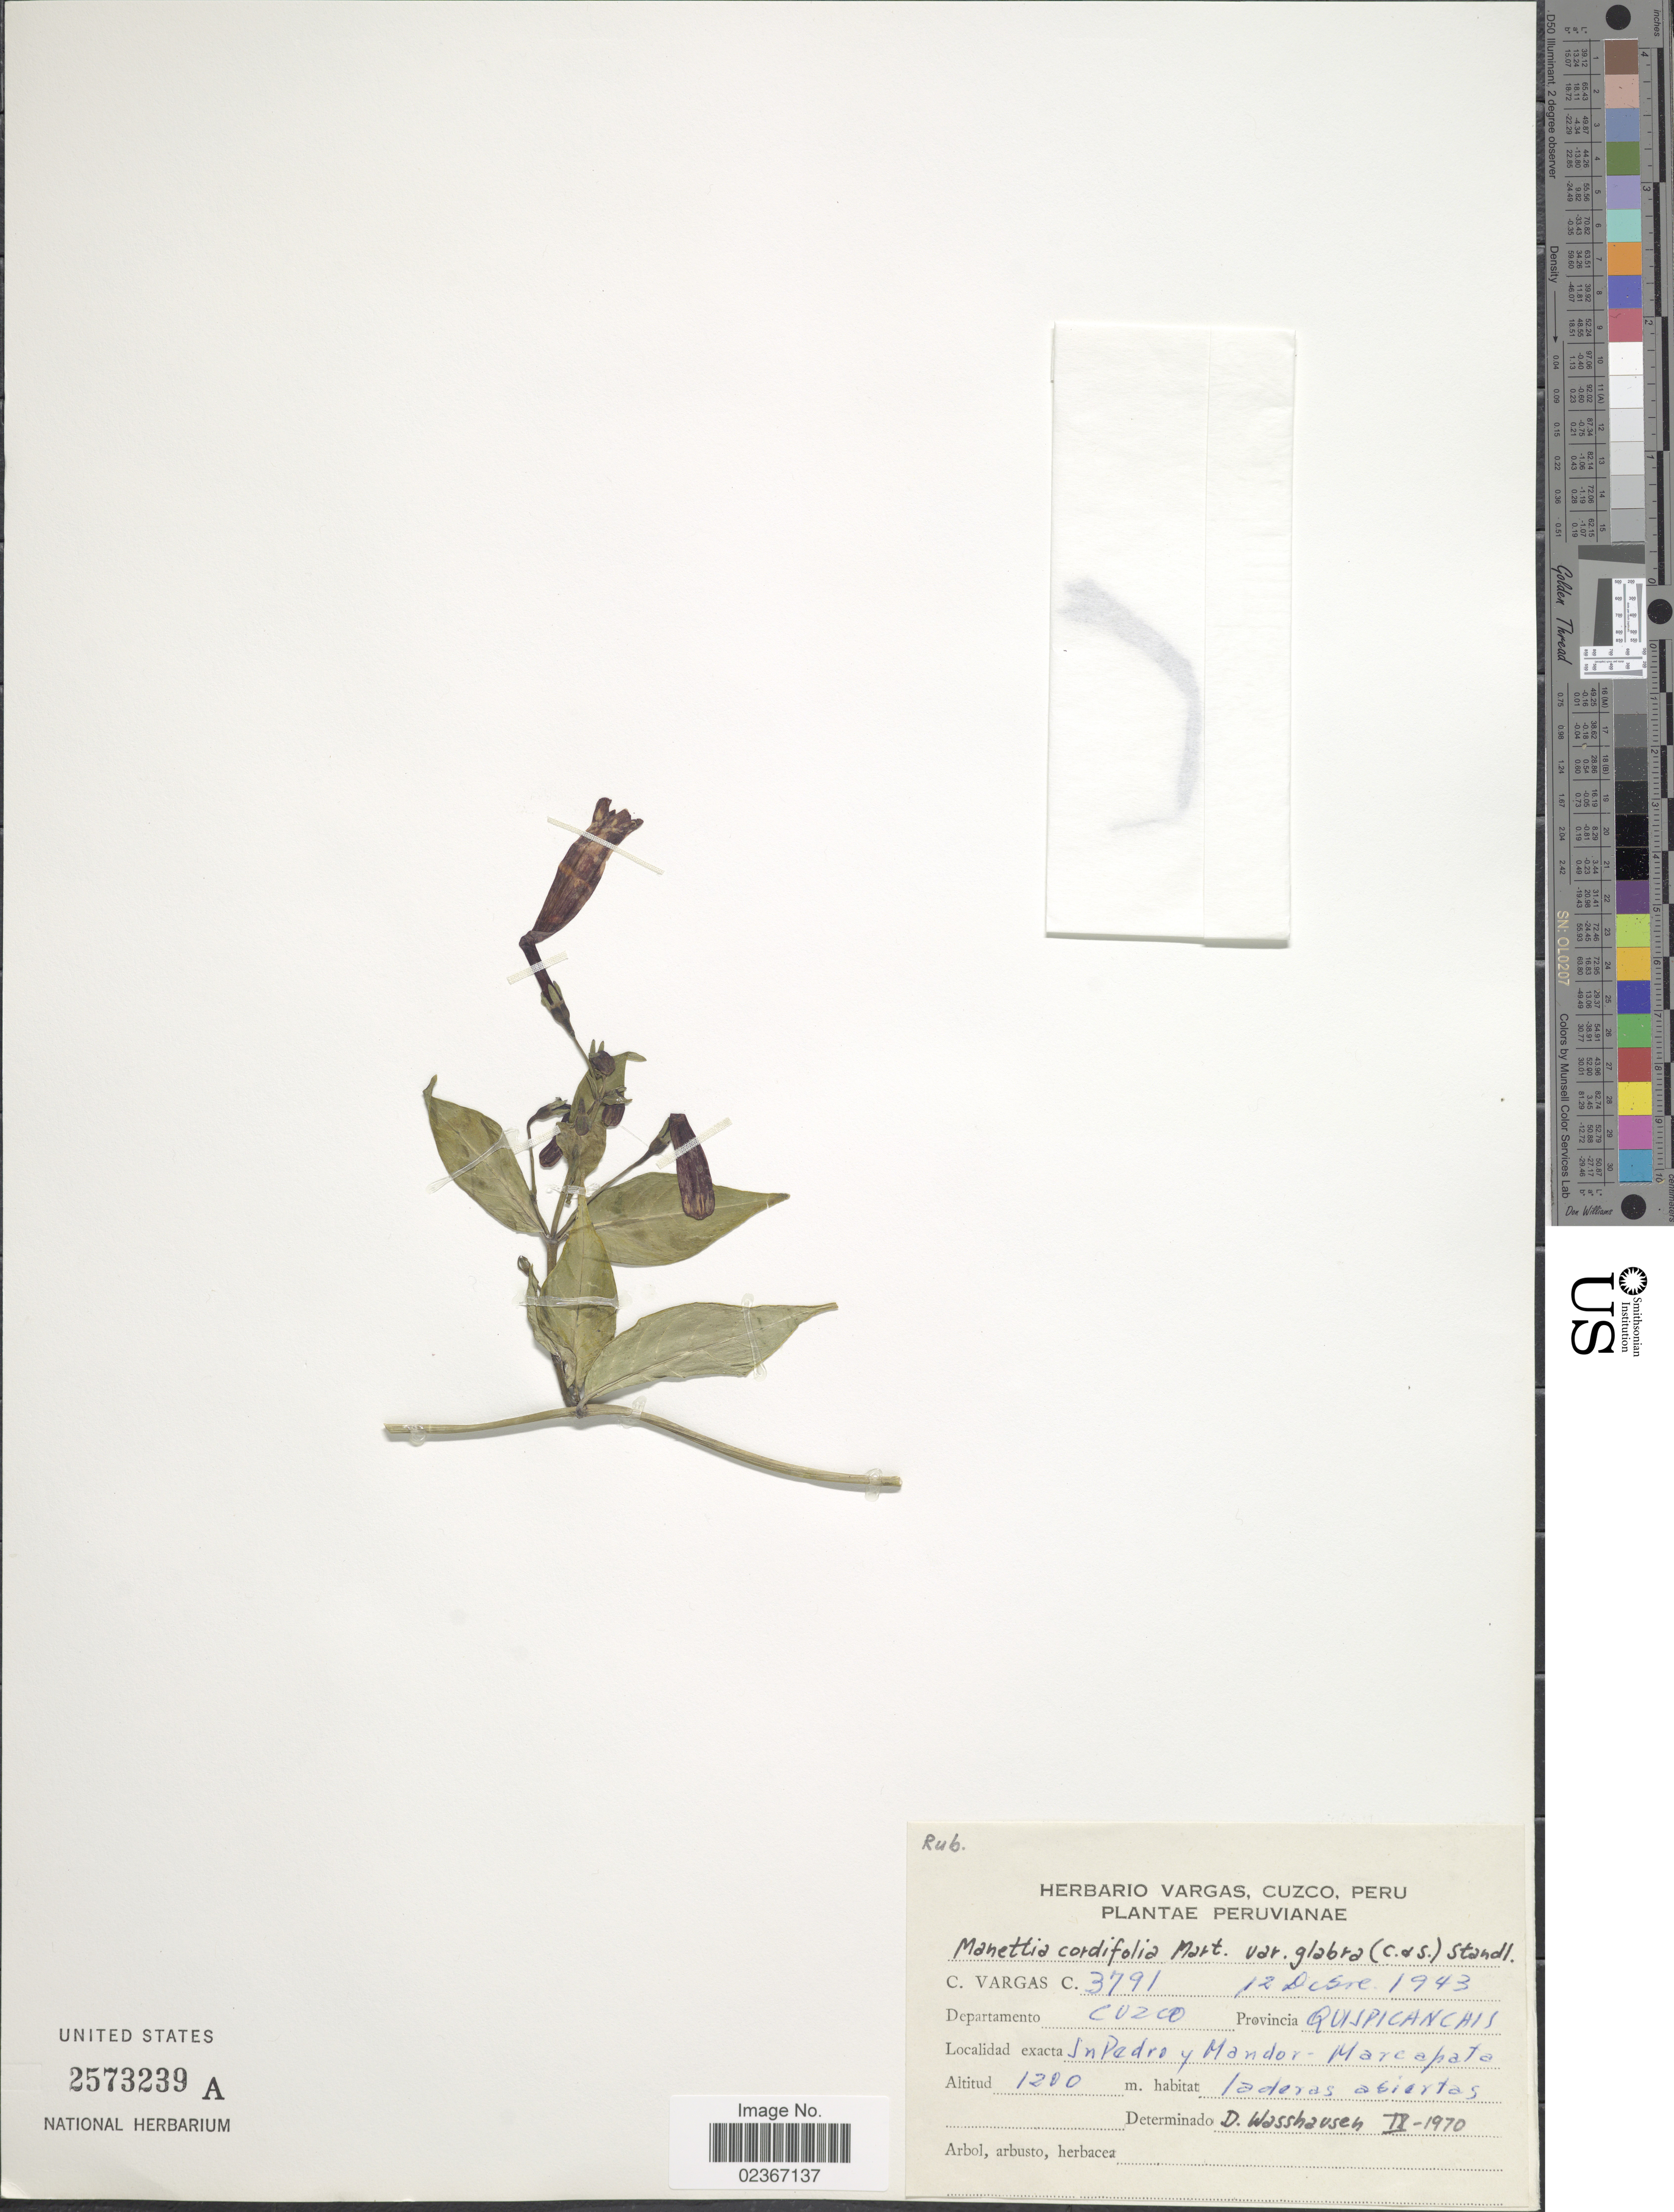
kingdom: Plantae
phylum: Tracheophyta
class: Magnoliopsida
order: Gentianales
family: Rubiaceae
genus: Manettia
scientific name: Manettia cordifolia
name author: Mart.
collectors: C. Vargas Calderón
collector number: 3791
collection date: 1943-12-12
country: Peru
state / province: Cusco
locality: Departamento Cuzco, Provincia Quispicanchis, S. Pedro- Mandor, Marcapata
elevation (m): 1200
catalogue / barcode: US 2573239A